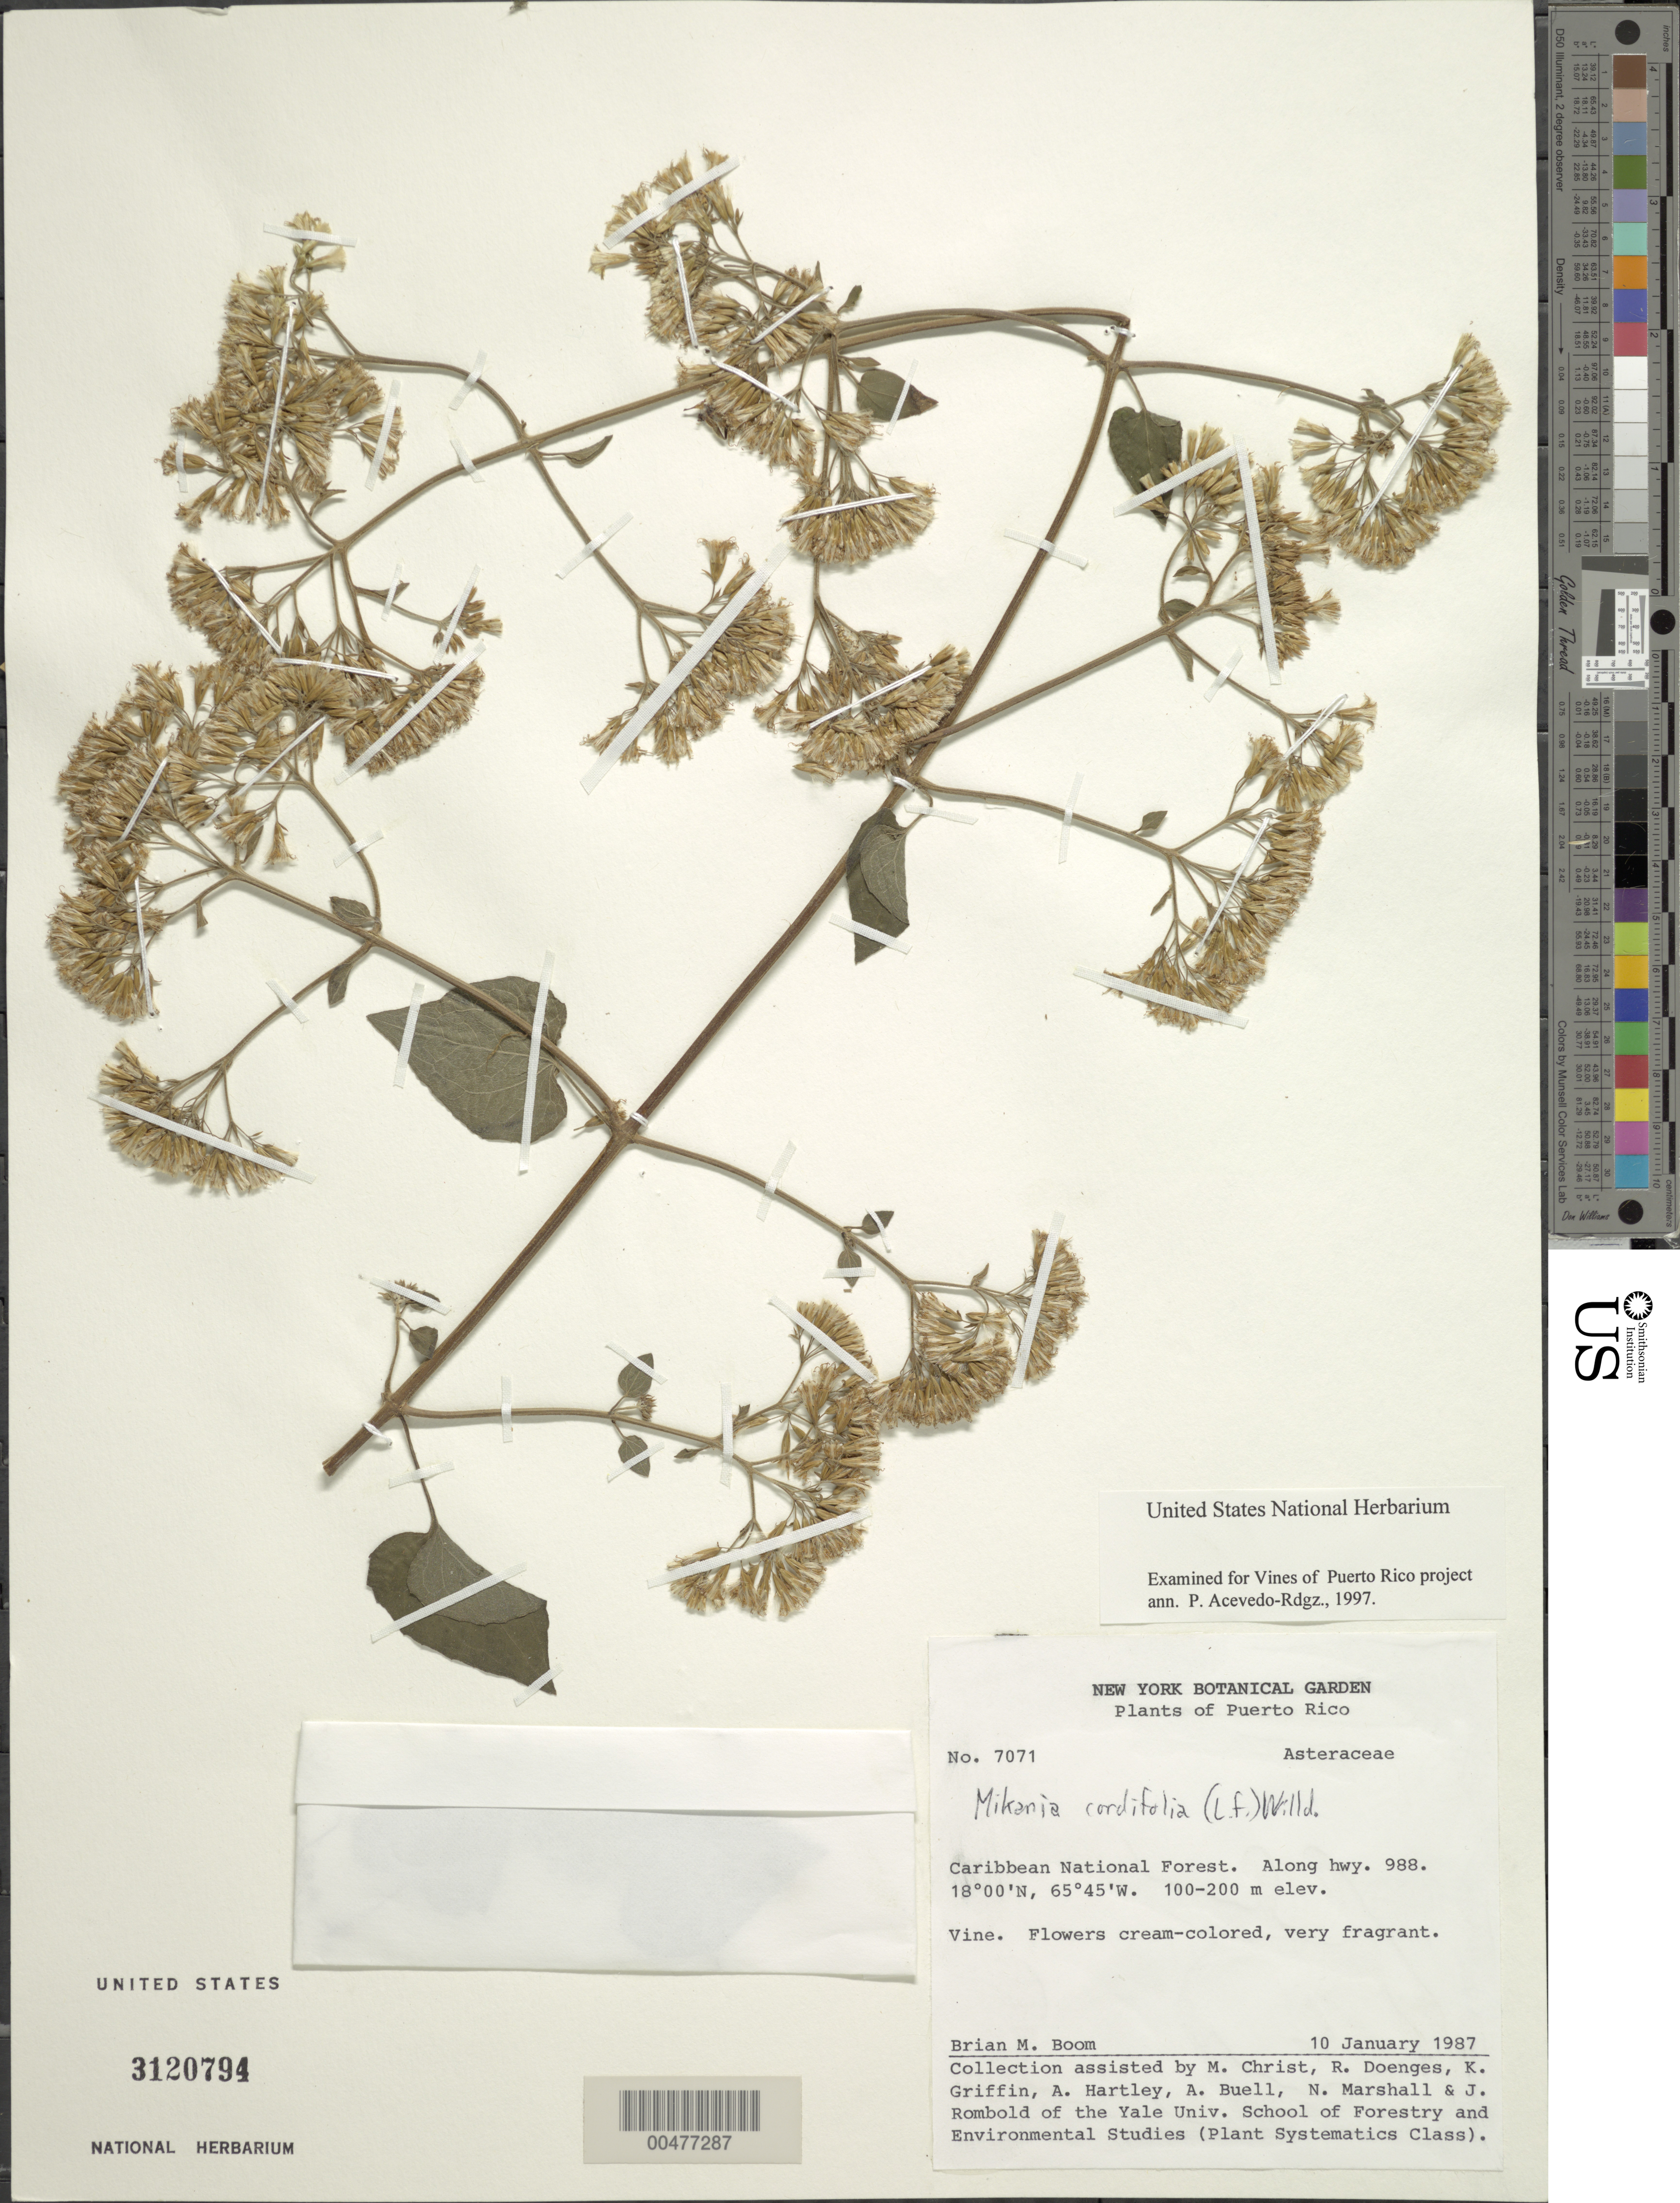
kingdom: Plantae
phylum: Tracheophyta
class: Magnoliopsida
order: Asterales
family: Asteraceae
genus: Mikania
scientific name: Mikania cordifolia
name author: Kunth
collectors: B. M. Boom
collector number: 7071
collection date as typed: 10 Jan 1987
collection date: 1987-01-10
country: Puerto Rico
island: Greater Antilles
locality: Caribbean National Forest, along Hwy 988.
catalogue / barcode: US 3120794